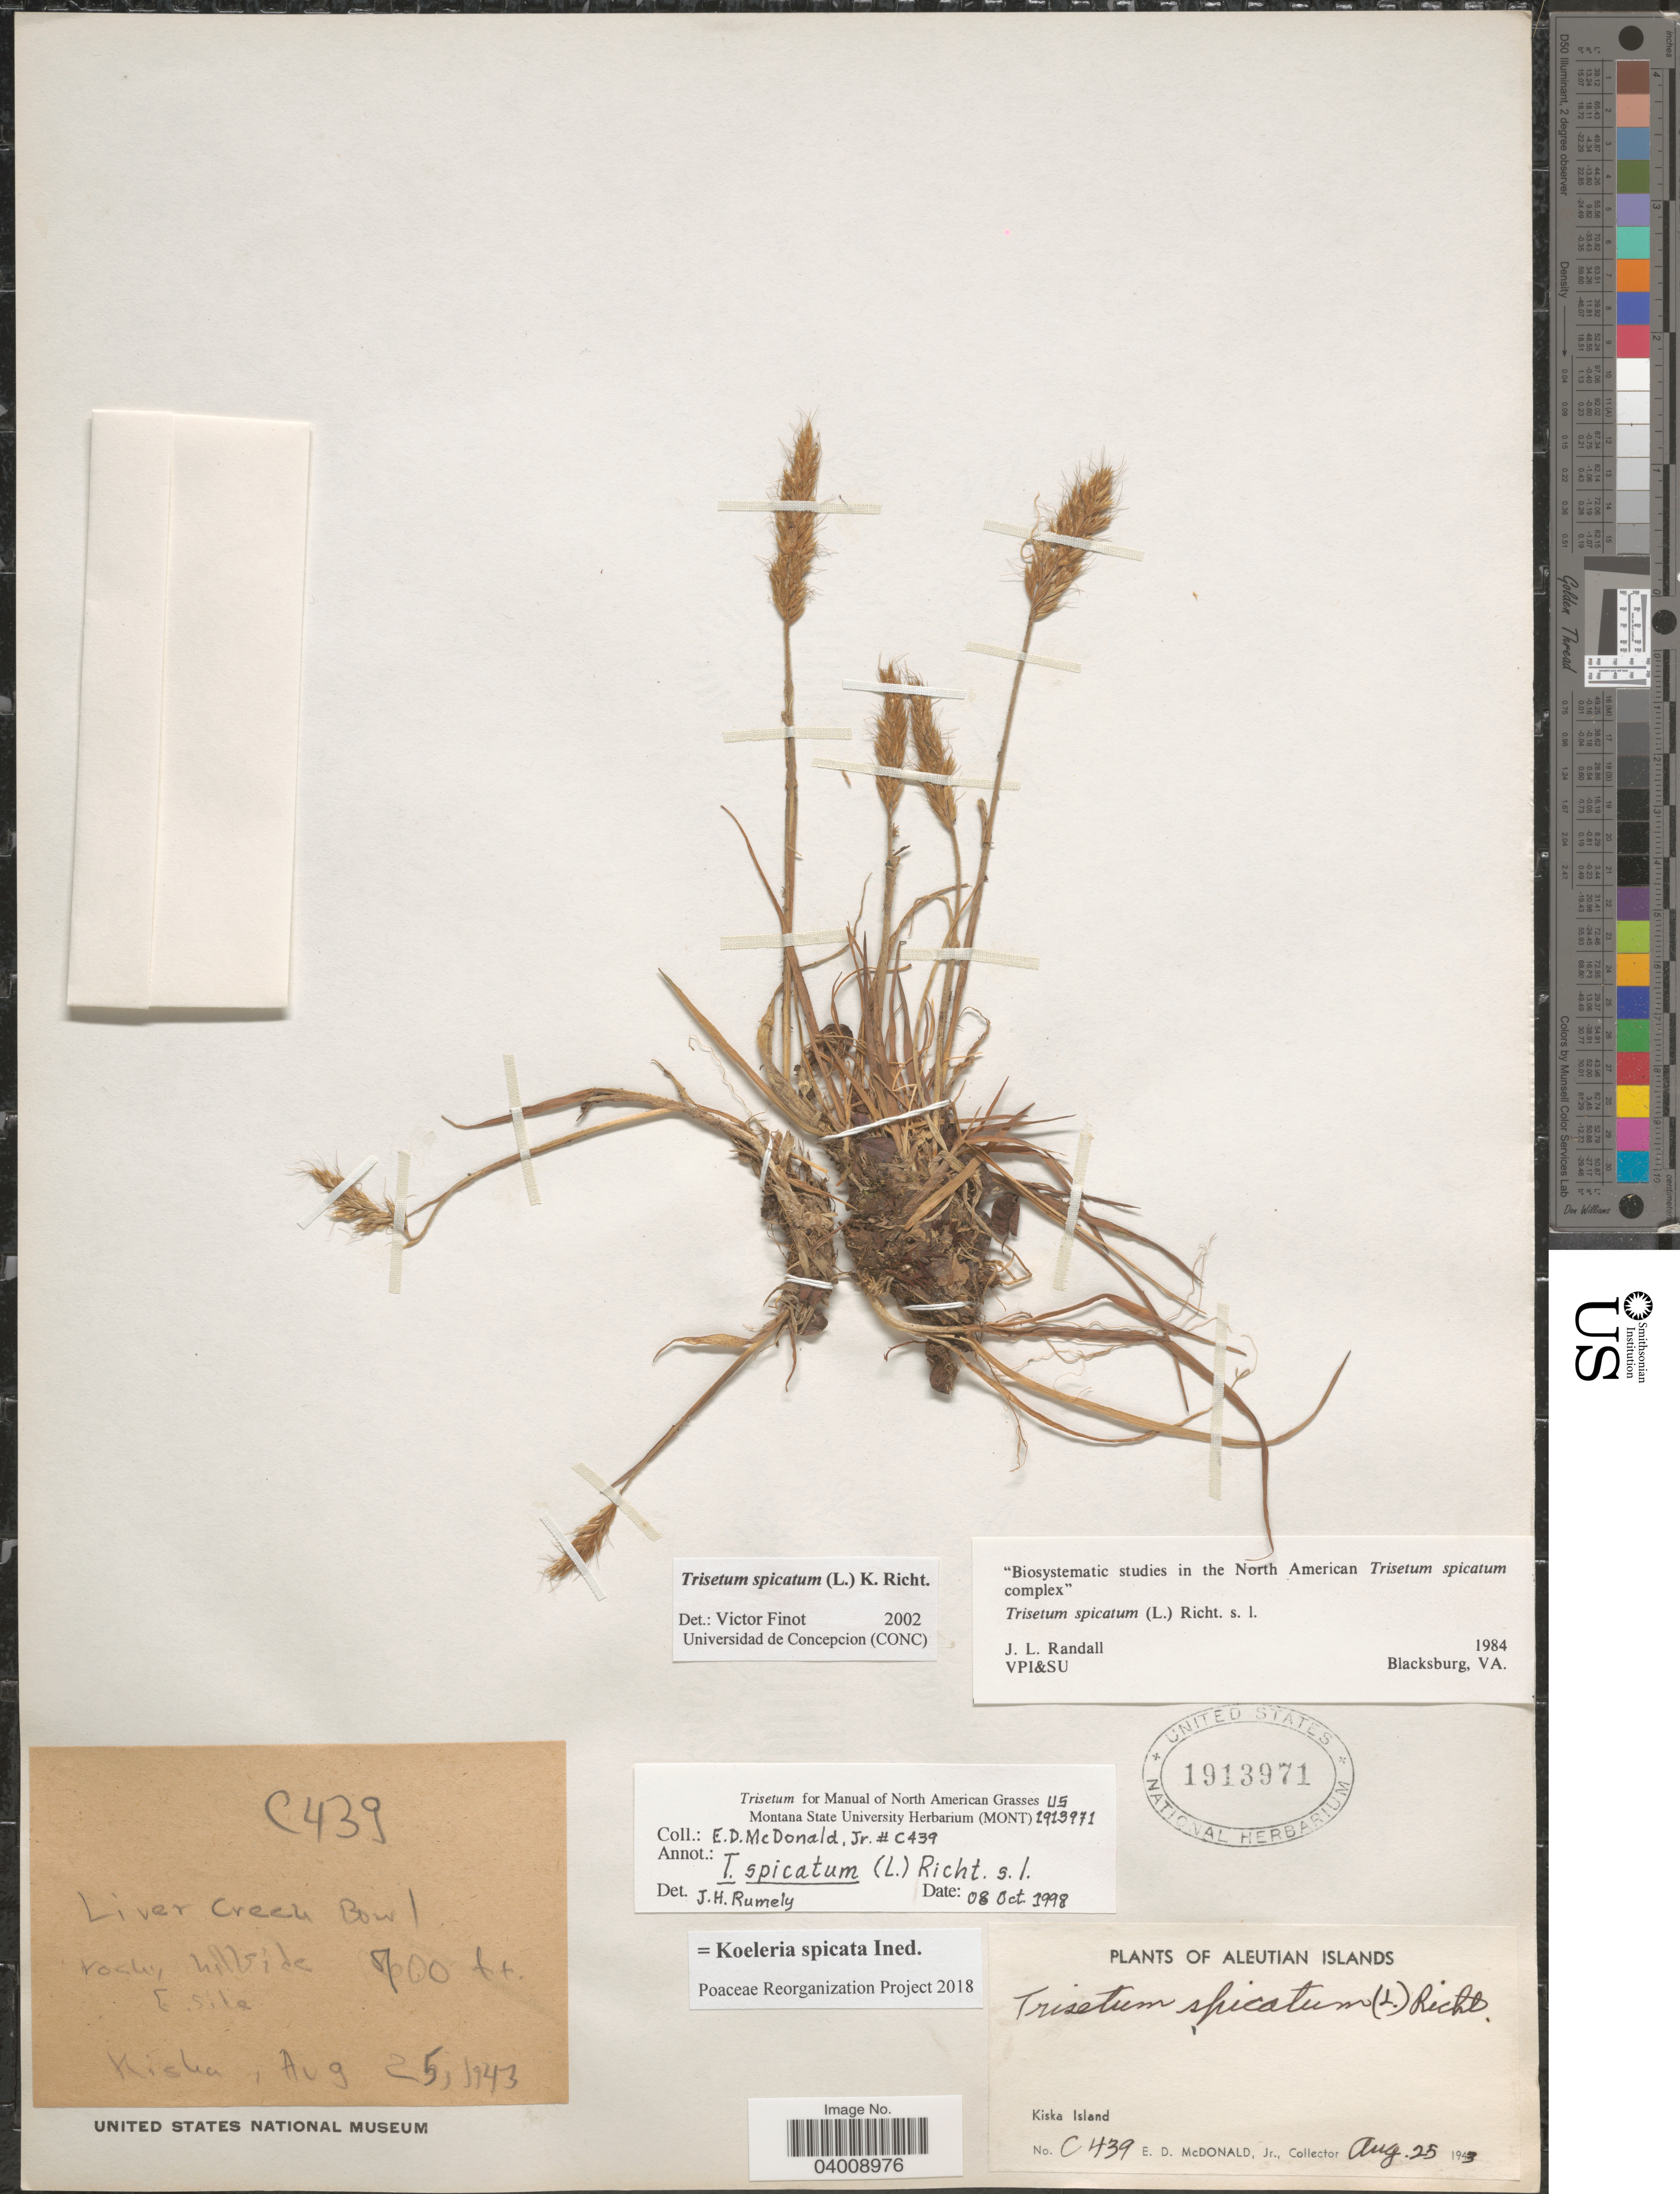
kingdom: Plantae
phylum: Tracheophyta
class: Liliopsida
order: Poales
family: Poaceae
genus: Koeleria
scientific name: Koeleria spicata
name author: (L.) Barberá et al.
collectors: E. D. McDonald Jr.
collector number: C439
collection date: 1943-08-25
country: United States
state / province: Alaska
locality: Aleutian Islands. Kiska Island. Liver Creek Bow.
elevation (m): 213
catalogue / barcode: US 1913971